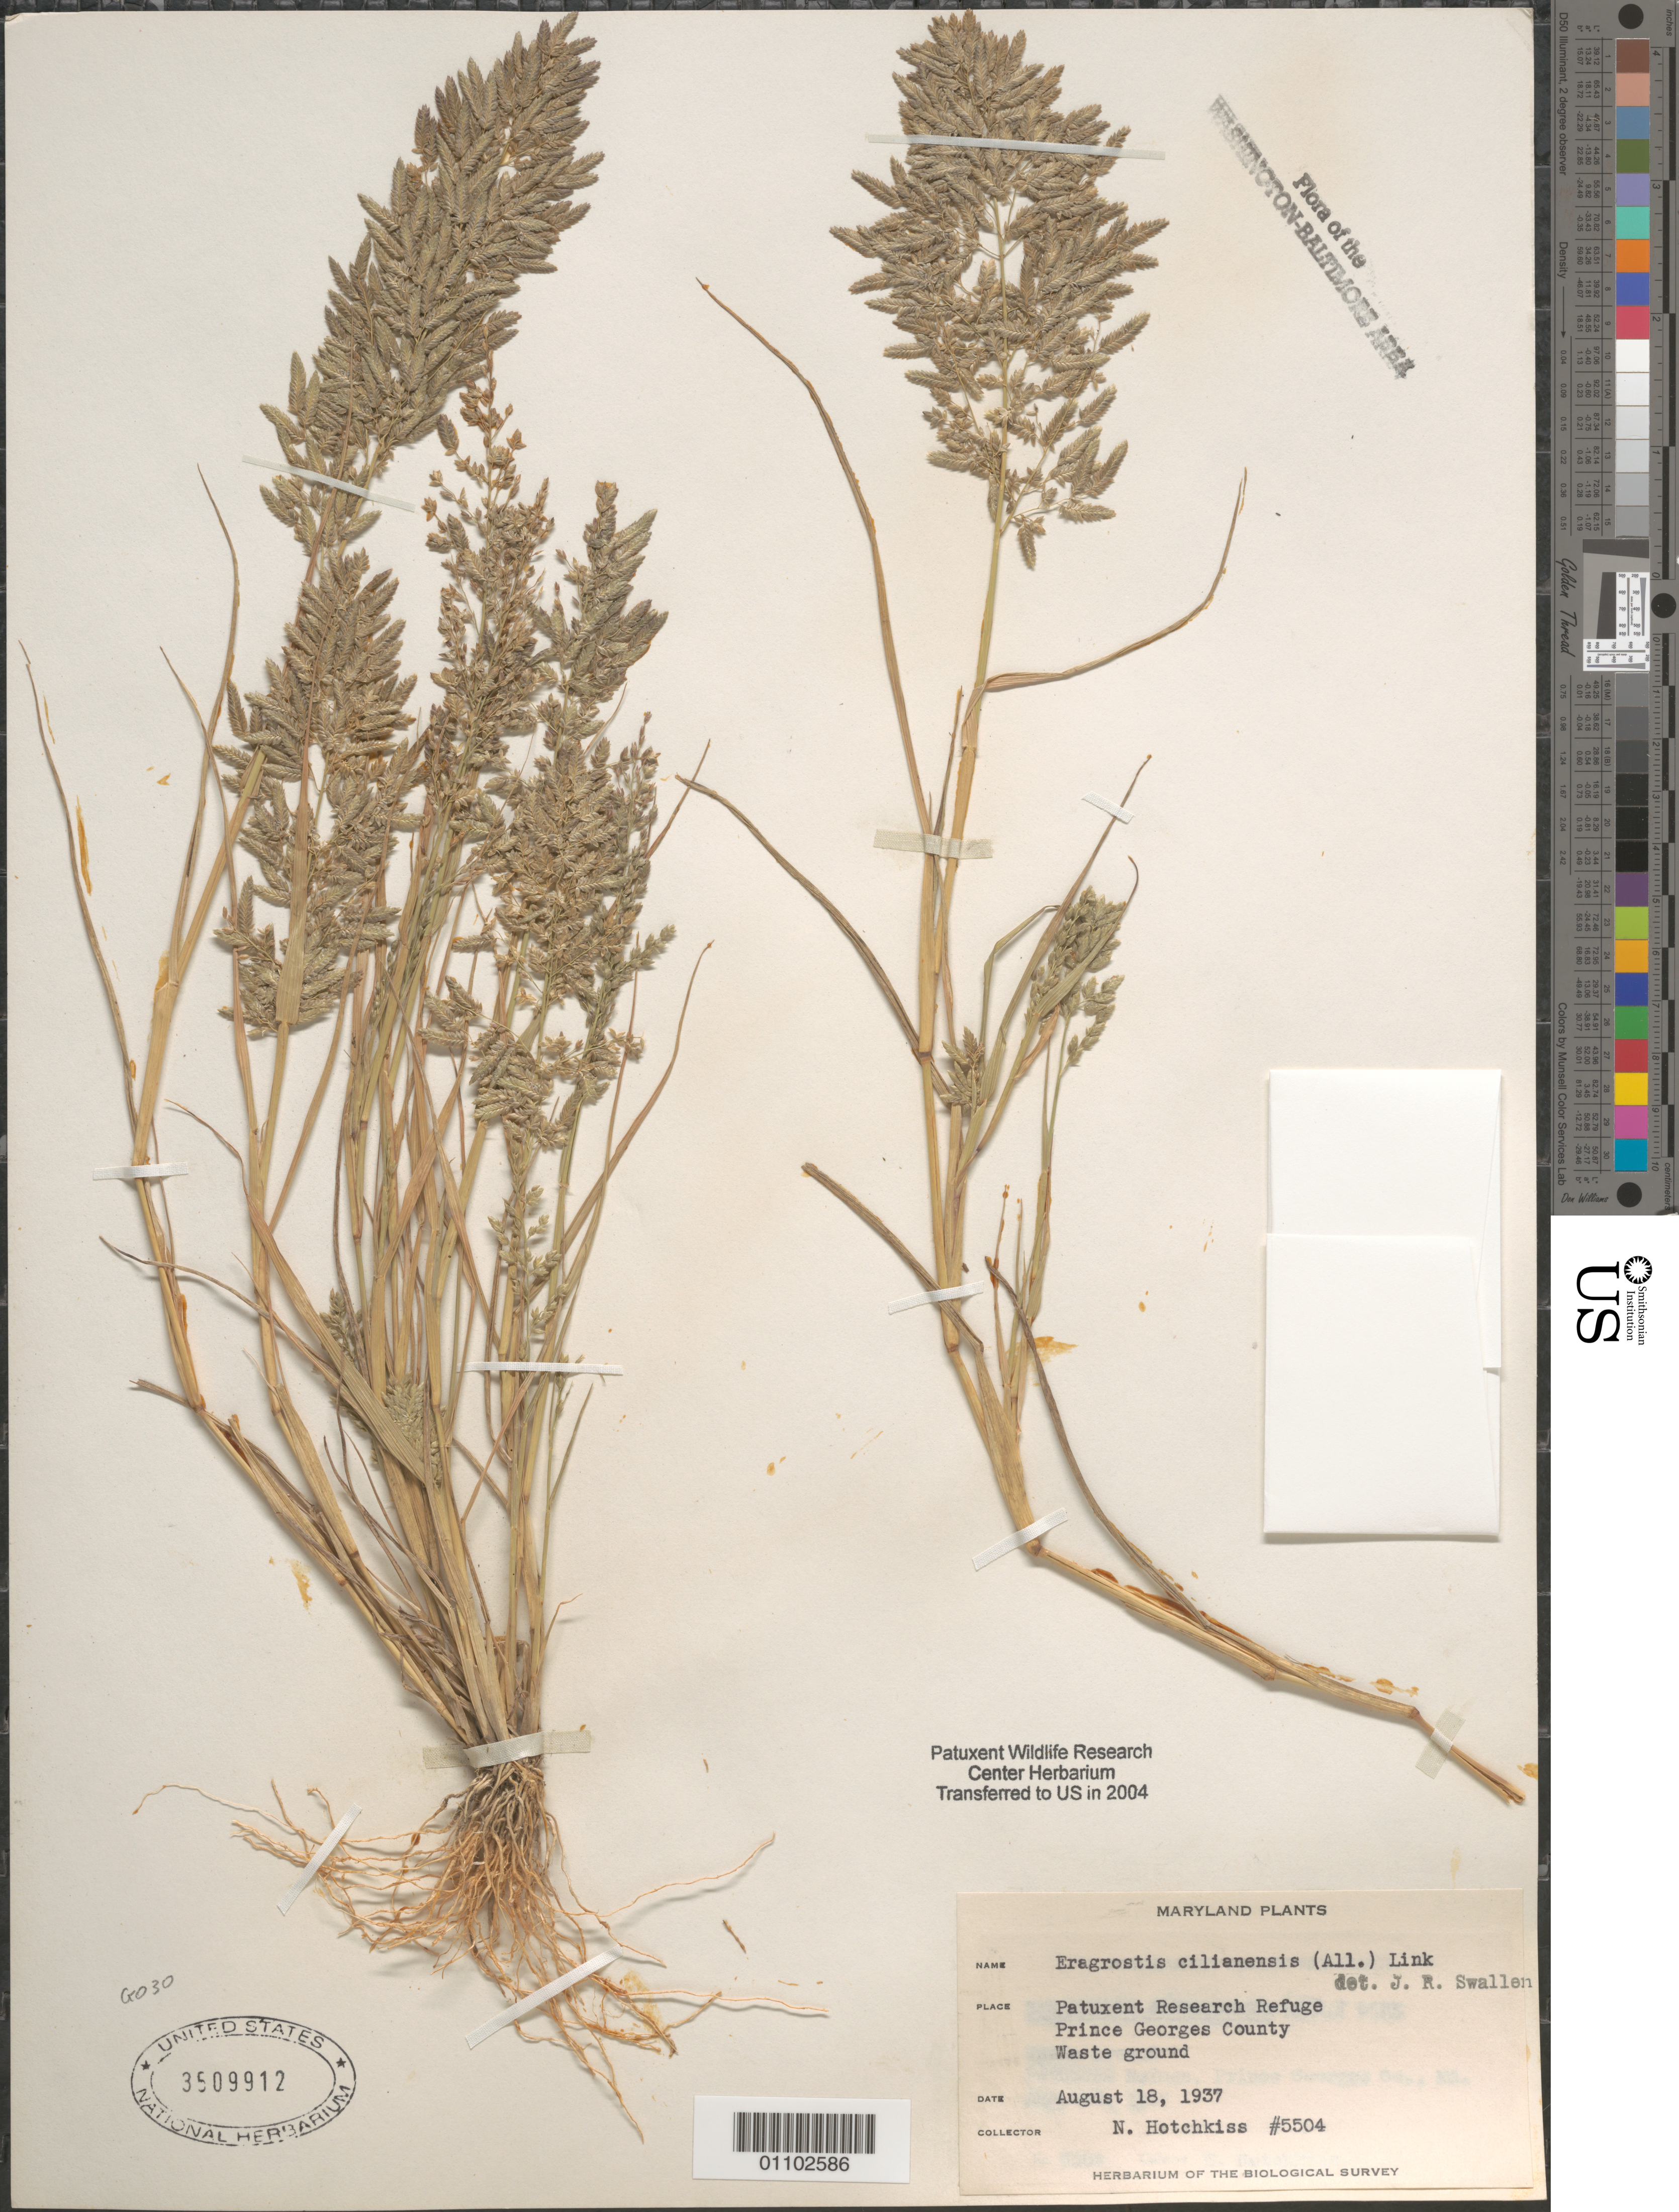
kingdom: Plantae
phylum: Tracheophyta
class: Liliopsida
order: Poales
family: Poaceae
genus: Eragrostis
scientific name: Eragrostis cilianensis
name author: (Bellardi) Vignolo ex Janch.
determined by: Swallen, Jason R.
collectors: N. Hotchkiss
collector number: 5504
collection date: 1937-08-18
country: United States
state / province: Maryland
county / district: Prince George's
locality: Patuxent Research Refuge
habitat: Waste ground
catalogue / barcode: US 3509912